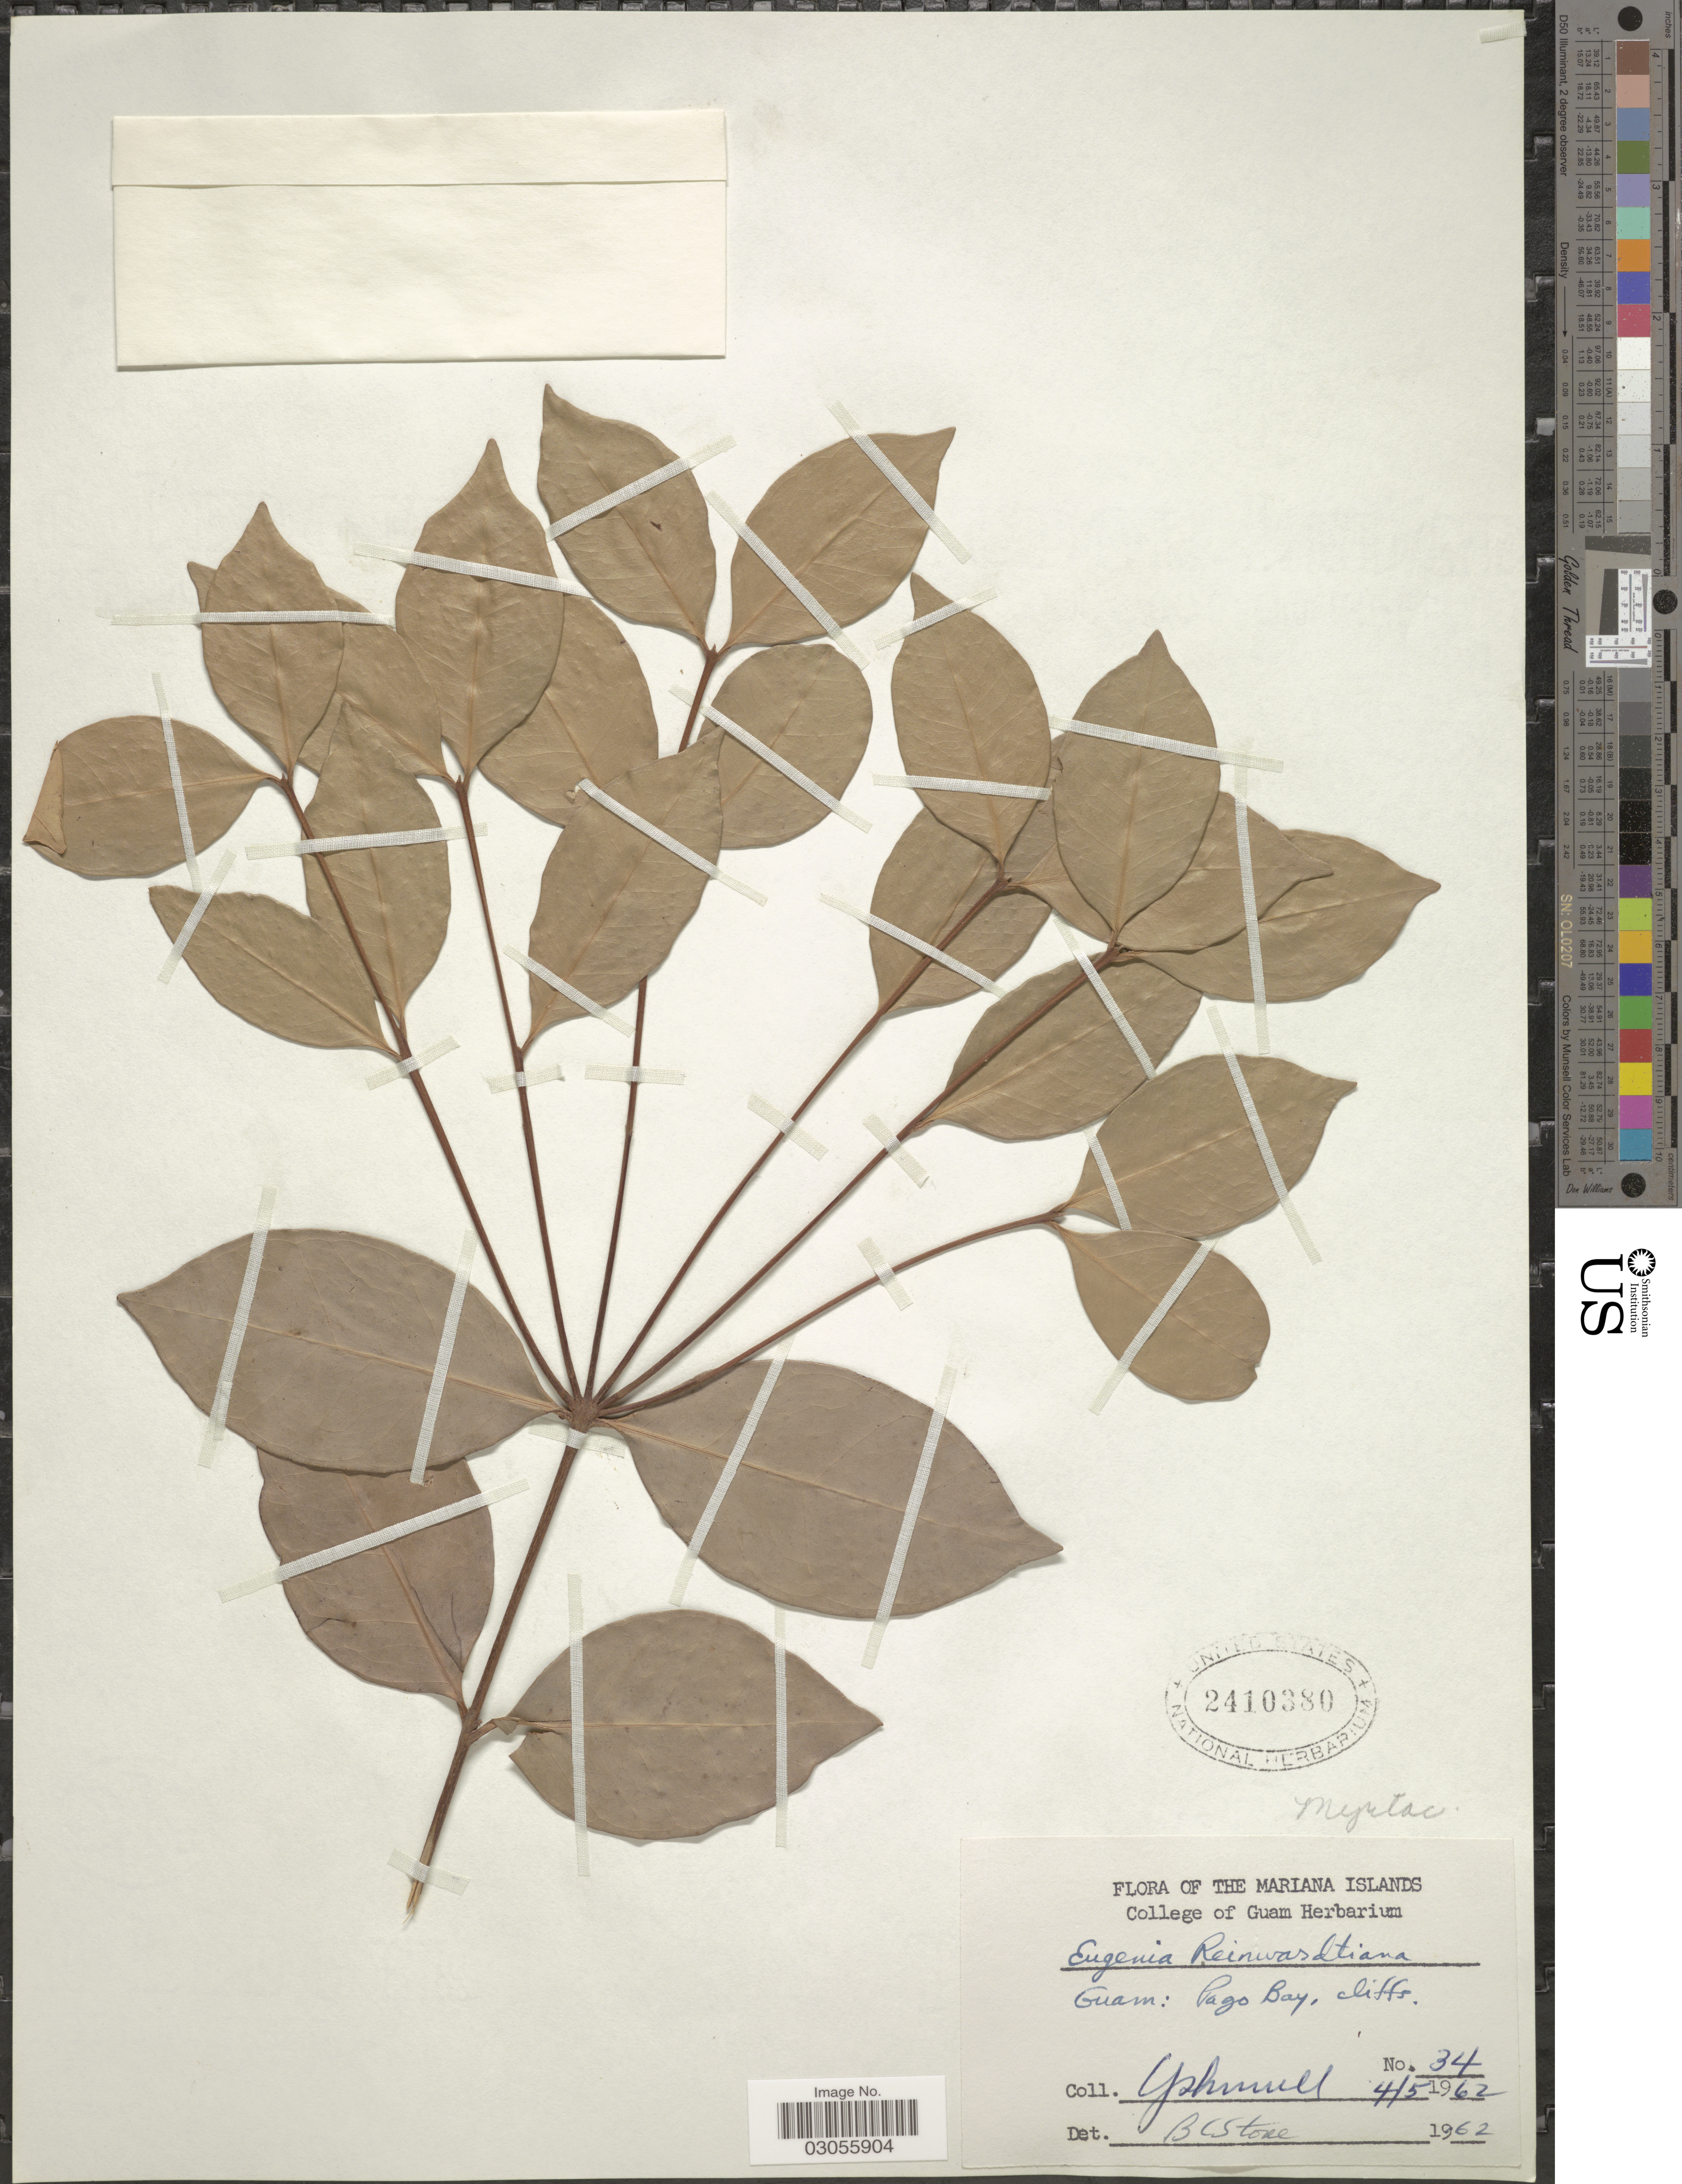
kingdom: Plantae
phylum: Tracheophyta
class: Magnoliopsida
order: Myrtales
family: Myrtaceae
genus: Eugenia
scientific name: Eugenia reinwardtiana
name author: (Blume) DC.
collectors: Yshunnel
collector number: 34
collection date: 1962-05-04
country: Guam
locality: Mariana Islands. Pago Bay, cliffs.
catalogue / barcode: US 2410380